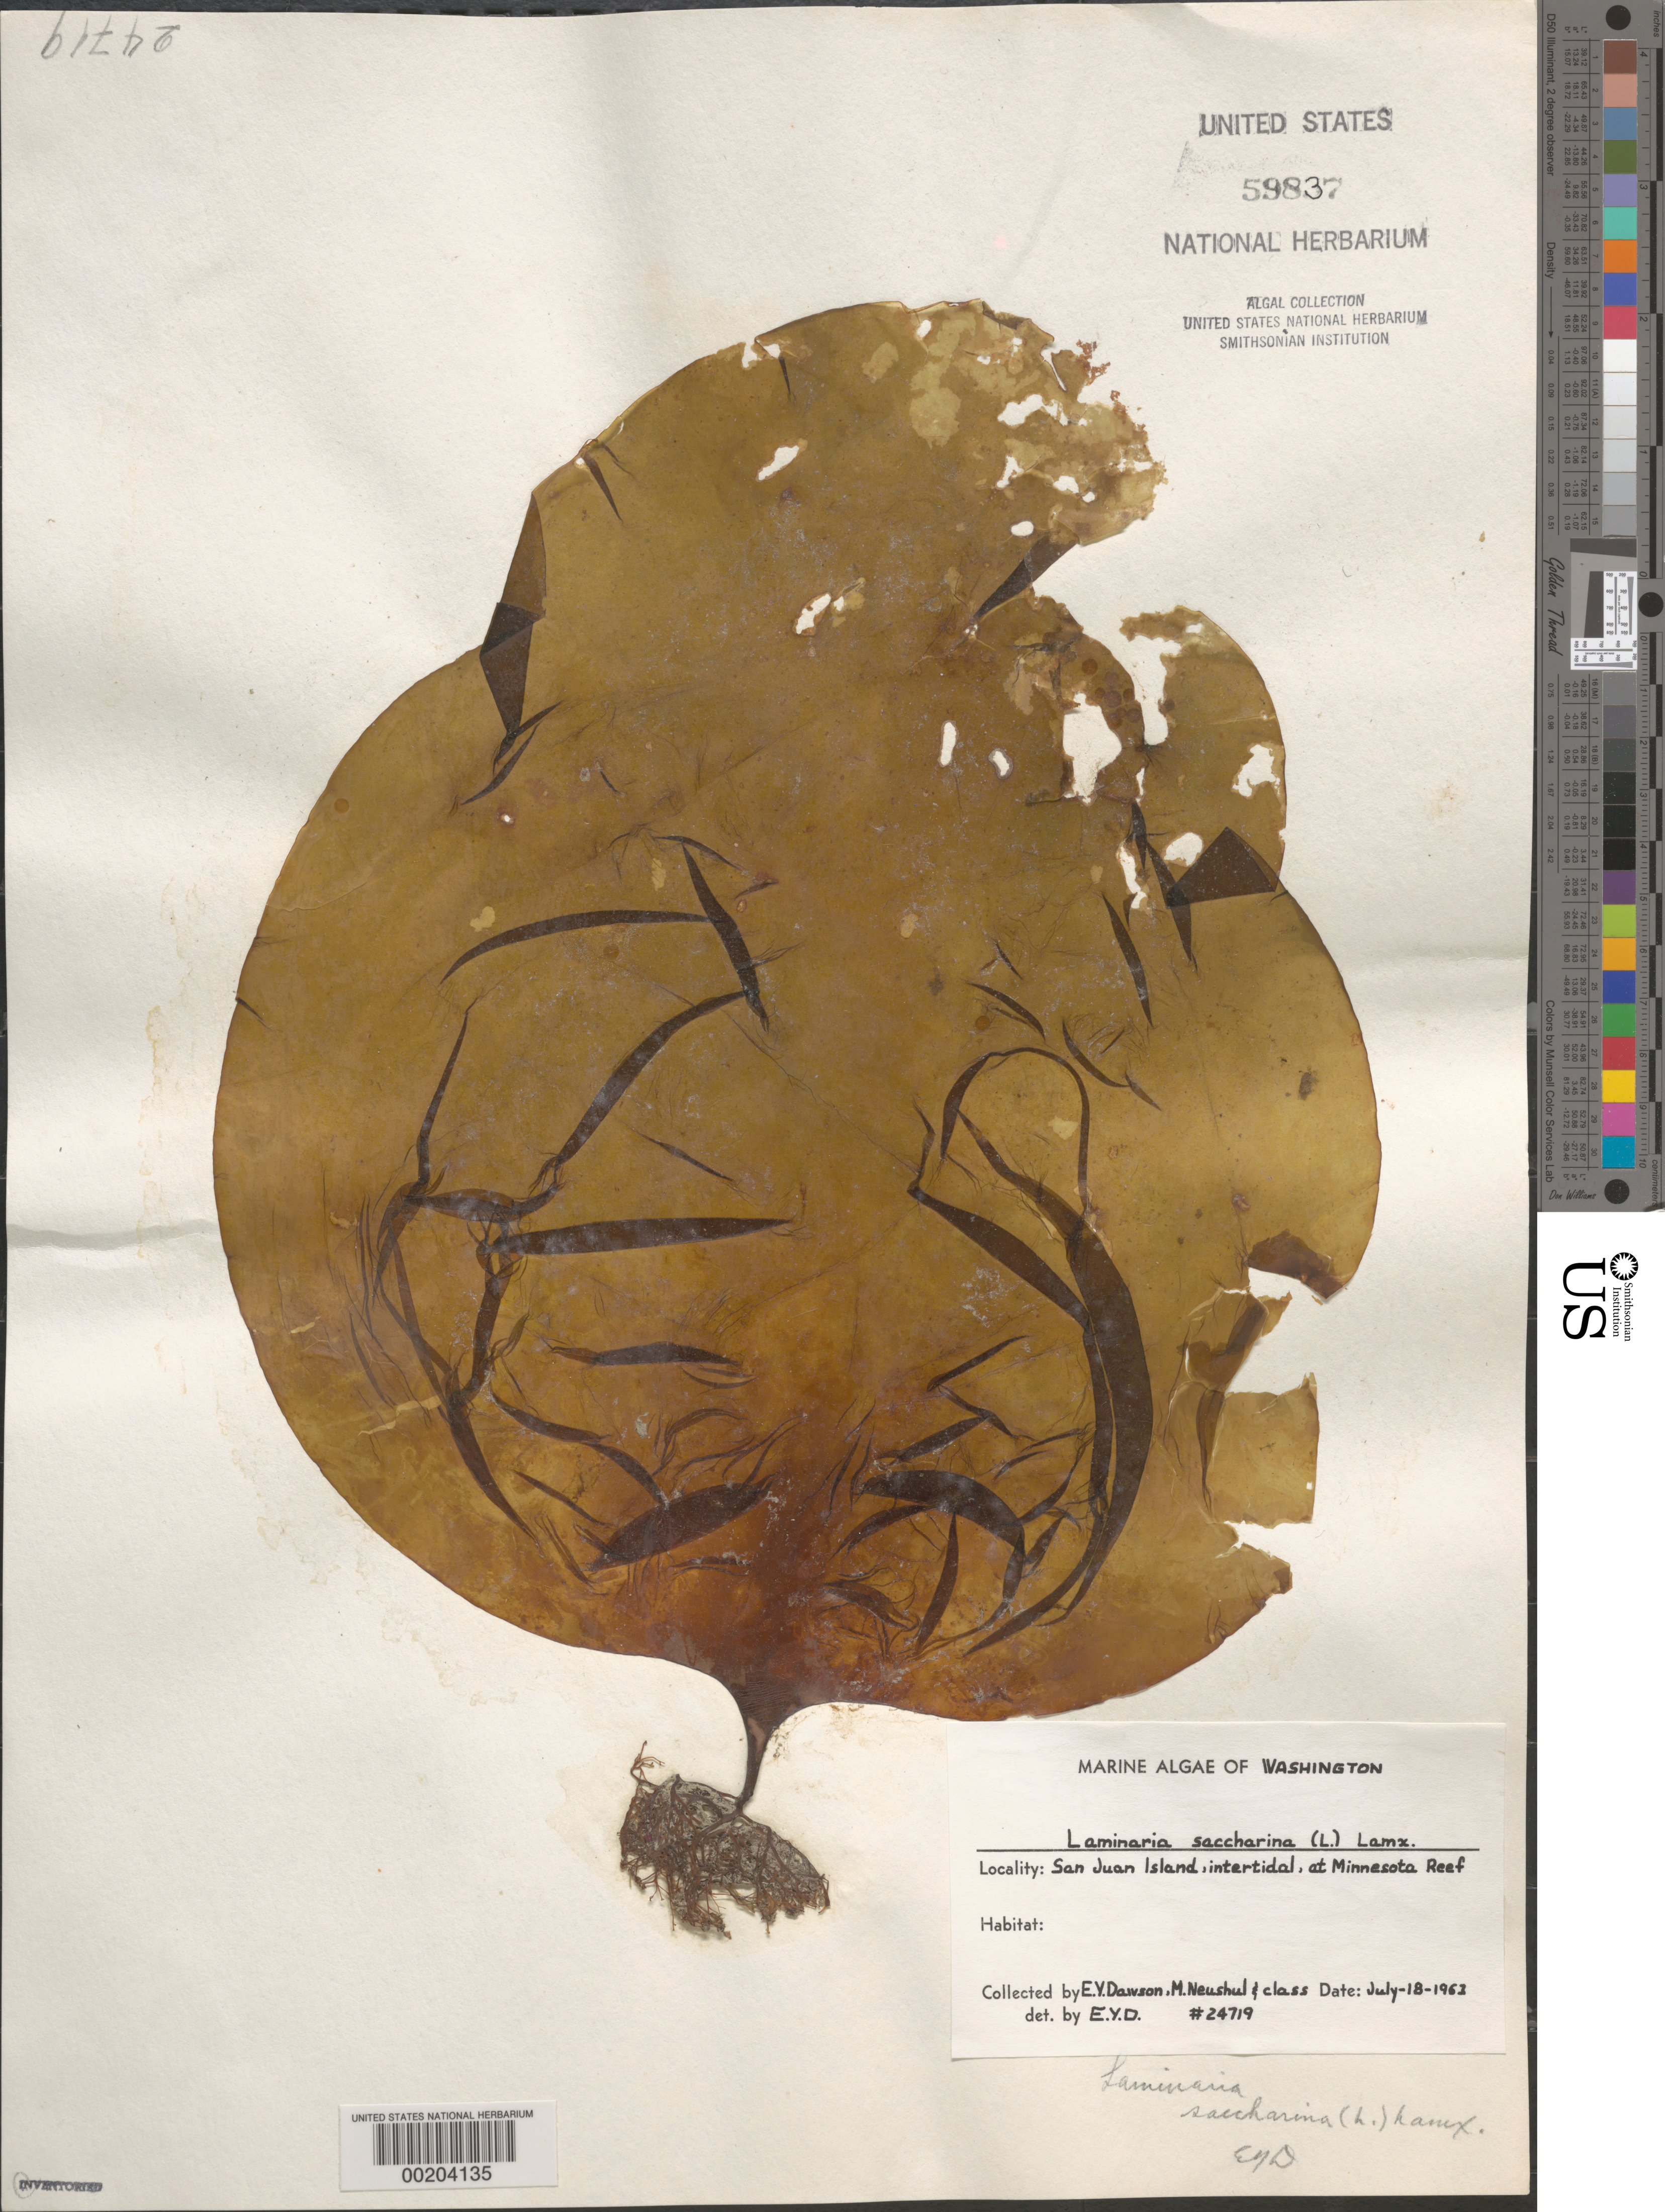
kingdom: Chromista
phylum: Ochrophyta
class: Phaeophyceae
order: Laminariales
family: Laminariaceae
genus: Saccharina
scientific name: Saccharina latissima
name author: C.E. Lane et al.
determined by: Algae name updating Project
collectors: E. Y. Dawson, M. Neushul & Algae Class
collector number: EYD 24719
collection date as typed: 18 Jul 1963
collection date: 1963-07-18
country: United States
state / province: Washington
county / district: San Juan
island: San Juan Island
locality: Minnesota Reef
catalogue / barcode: US 59837